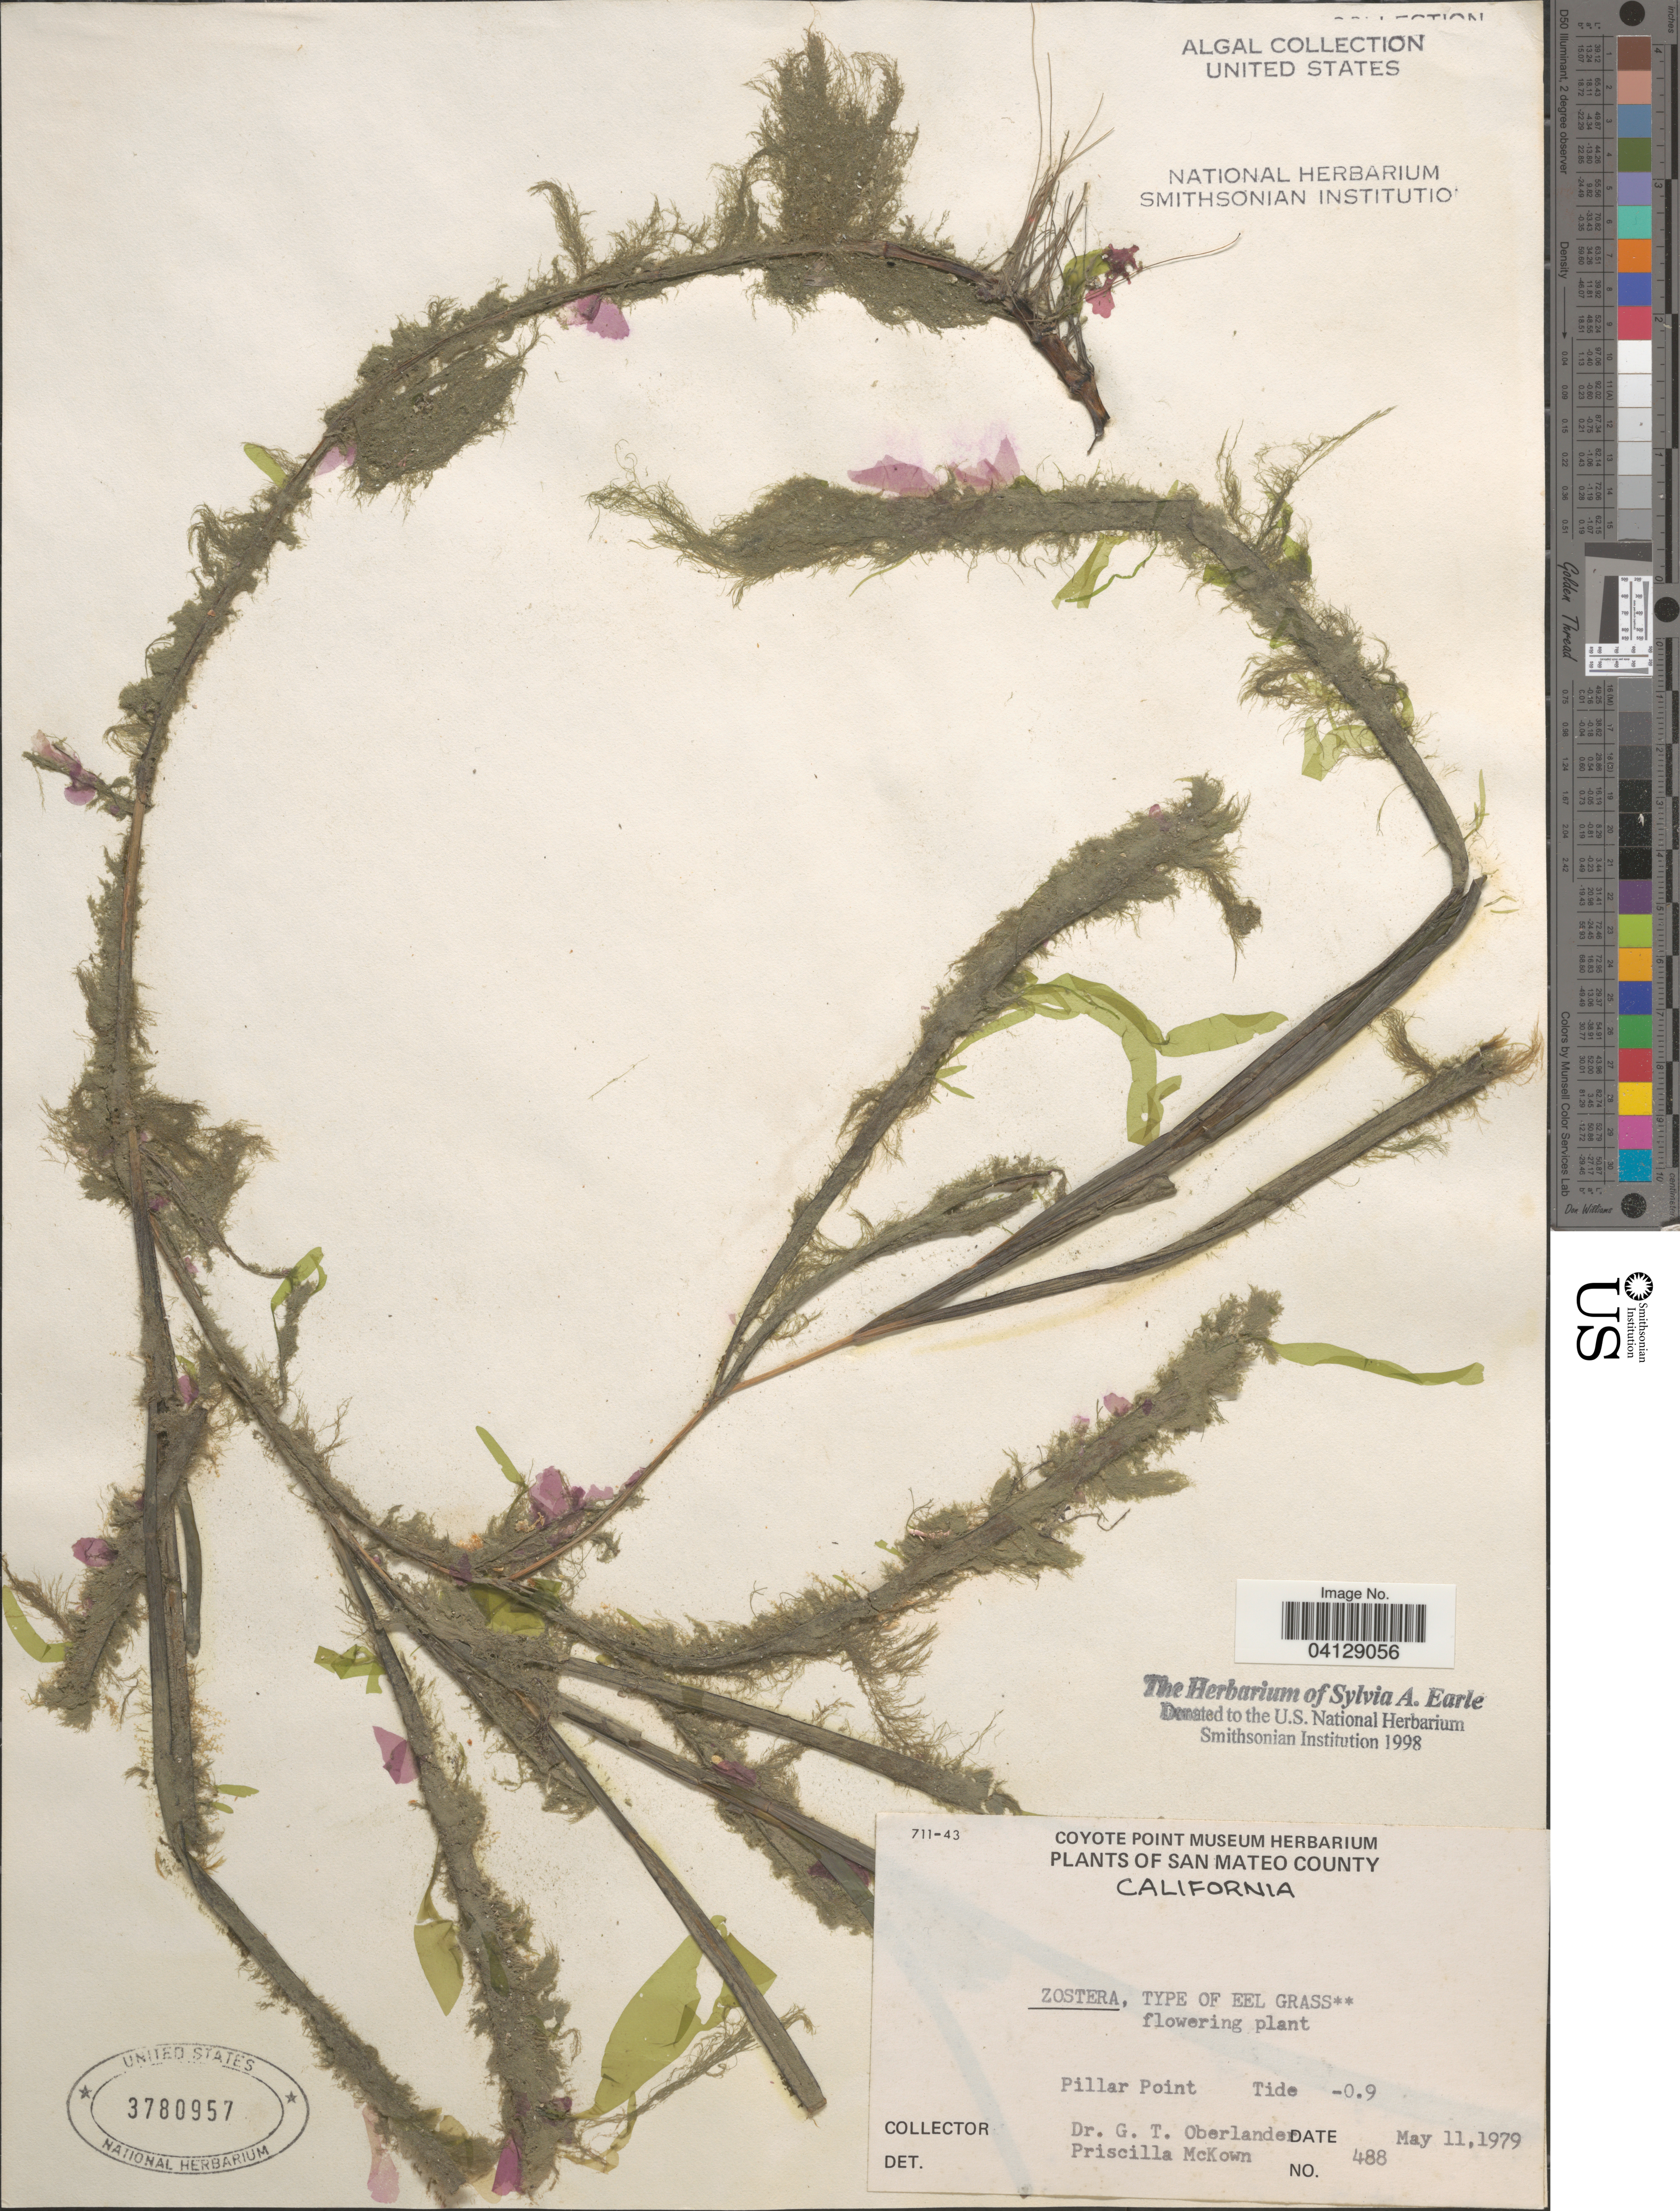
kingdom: Plantae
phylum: Tracheophyta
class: Liliopsida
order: Alismatales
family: Zosteraceae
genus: Zostera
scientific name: Zostera sp.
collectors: G. Oberlander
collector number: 488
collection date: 1979-05-11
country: United States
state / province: California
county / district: San Mateo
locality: San Mateo County. Pillar Point Tide -0.9.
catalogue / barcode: US 3780957